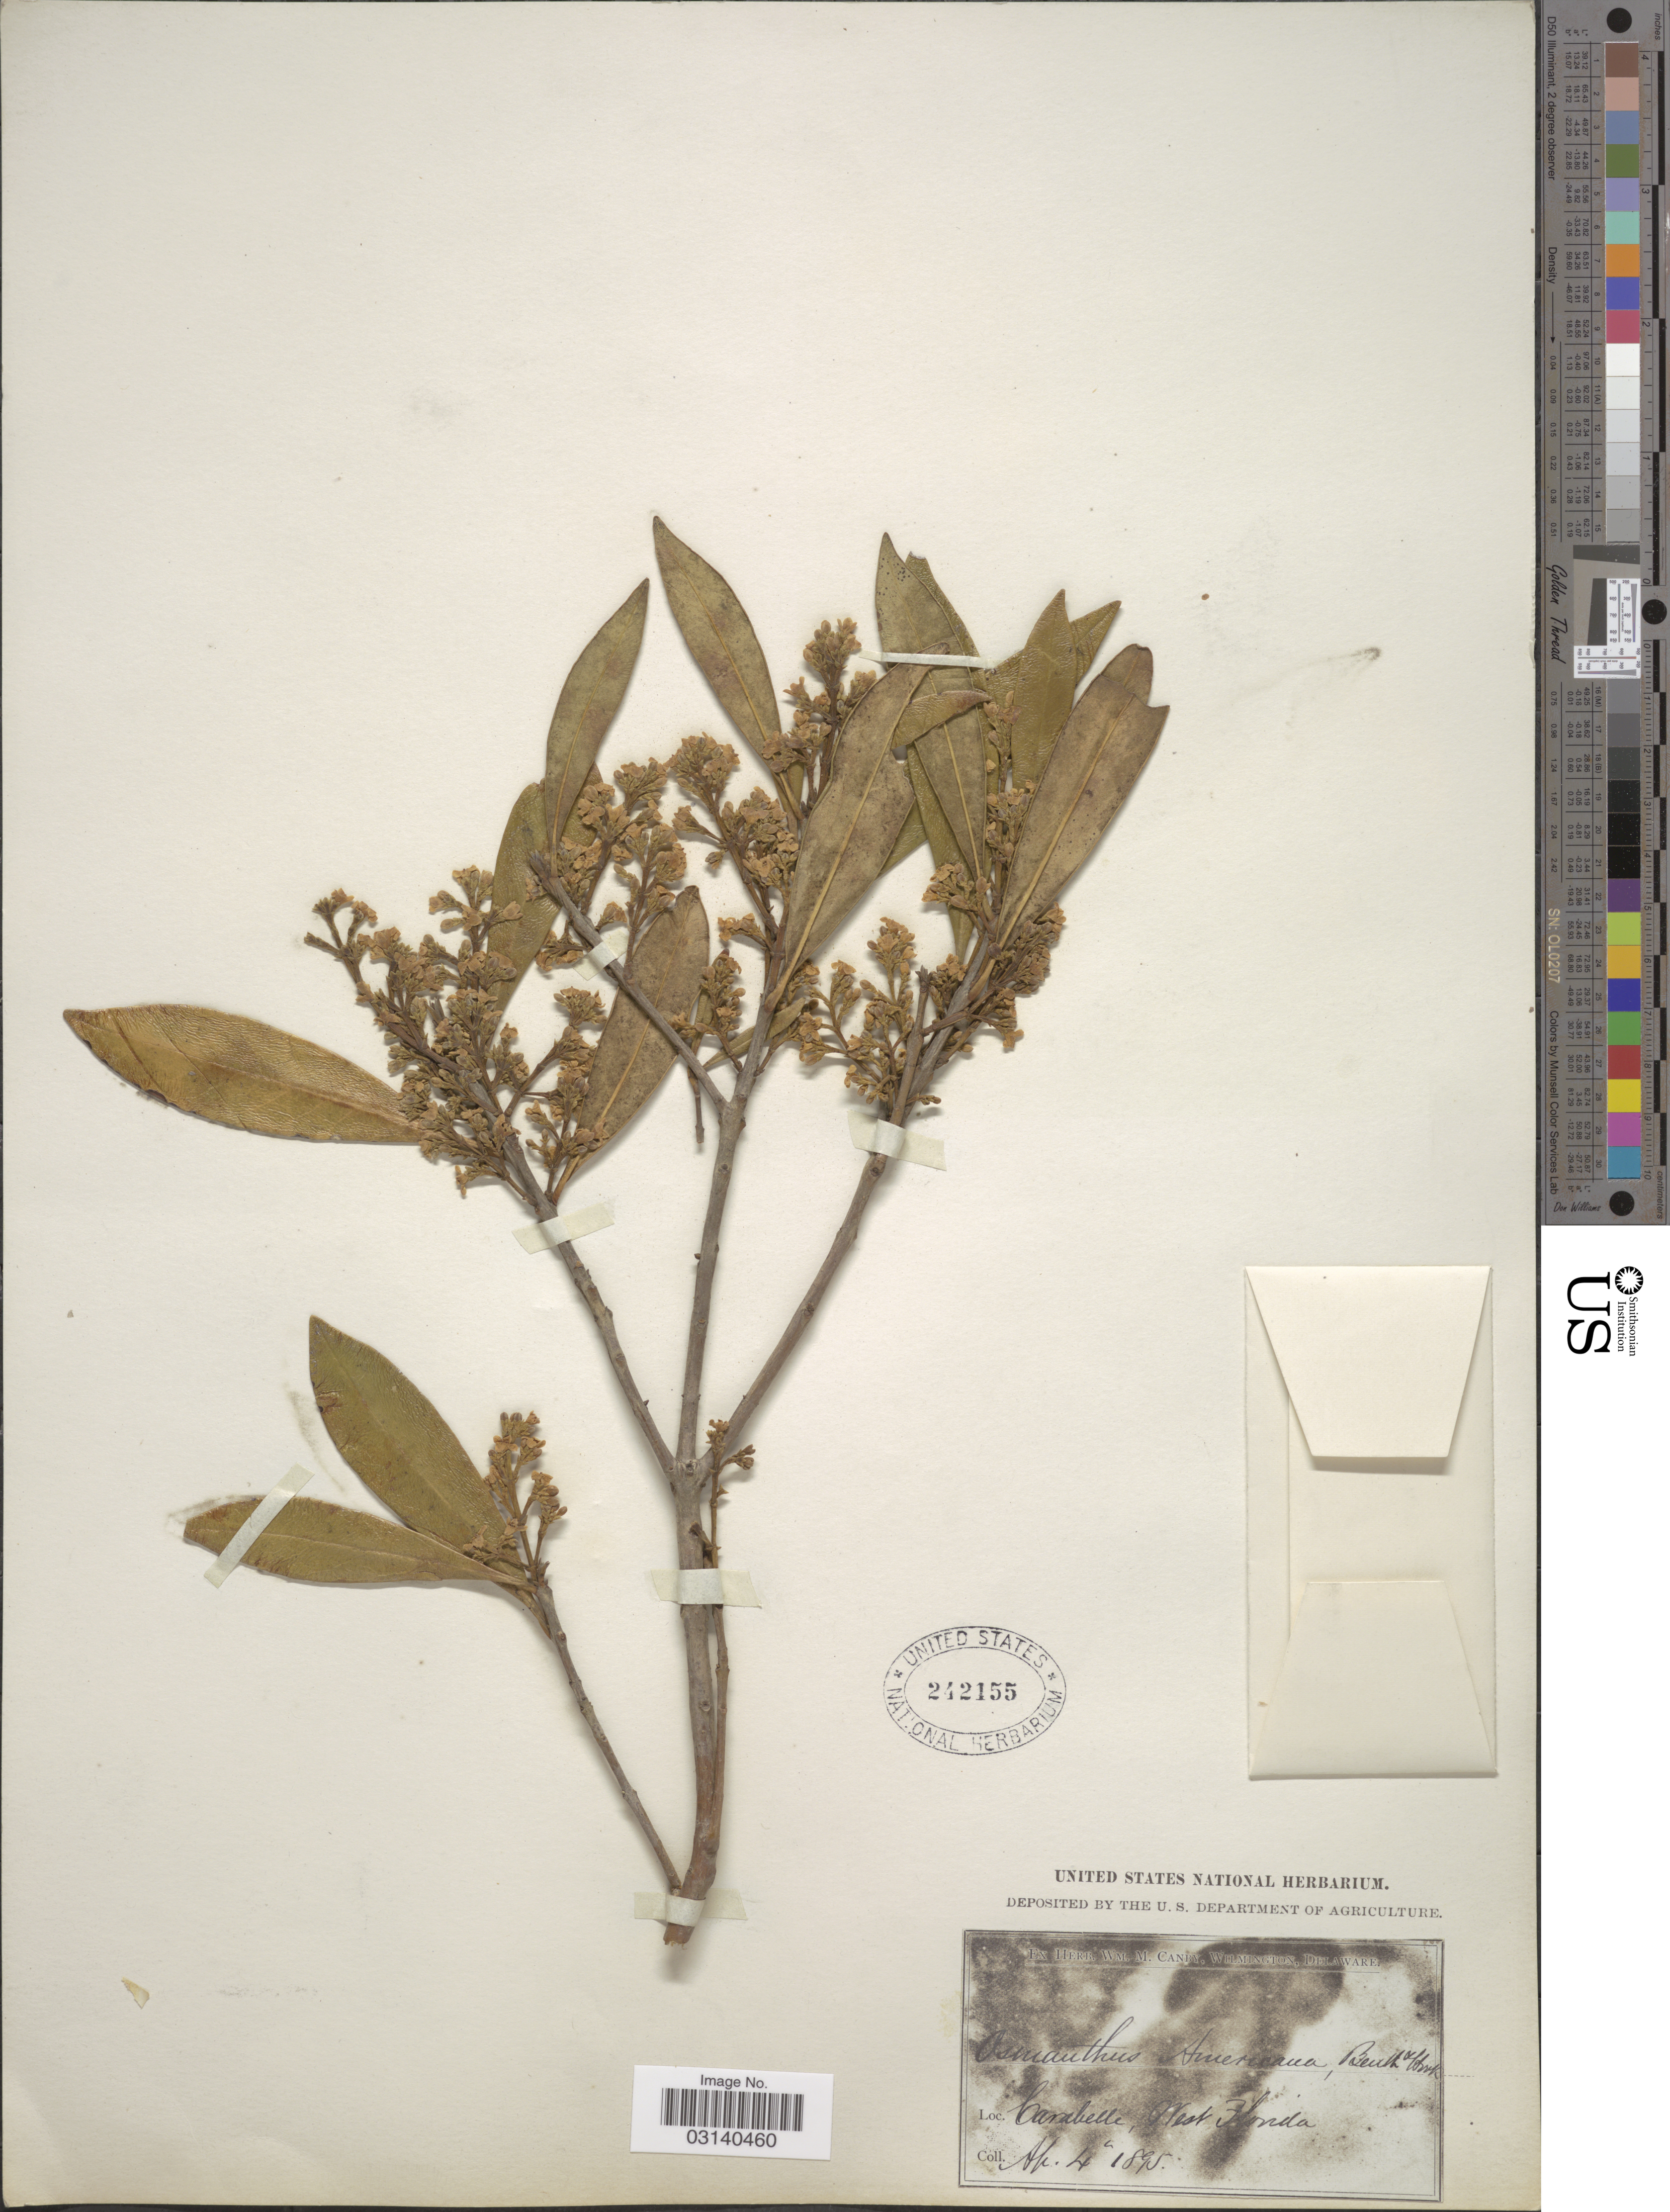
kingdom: Plantae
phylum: Tracheophyta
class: Magnoliopsida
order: Lamiales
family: Oleaceae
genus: Osmanthus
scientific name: Osmanthus americanus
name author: (L.) A. Gray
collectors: ex herb. W.M. Canby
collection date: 1895-04-04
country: United States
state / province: Florida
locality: Carabelle, West Florida.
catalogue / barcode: US 242155